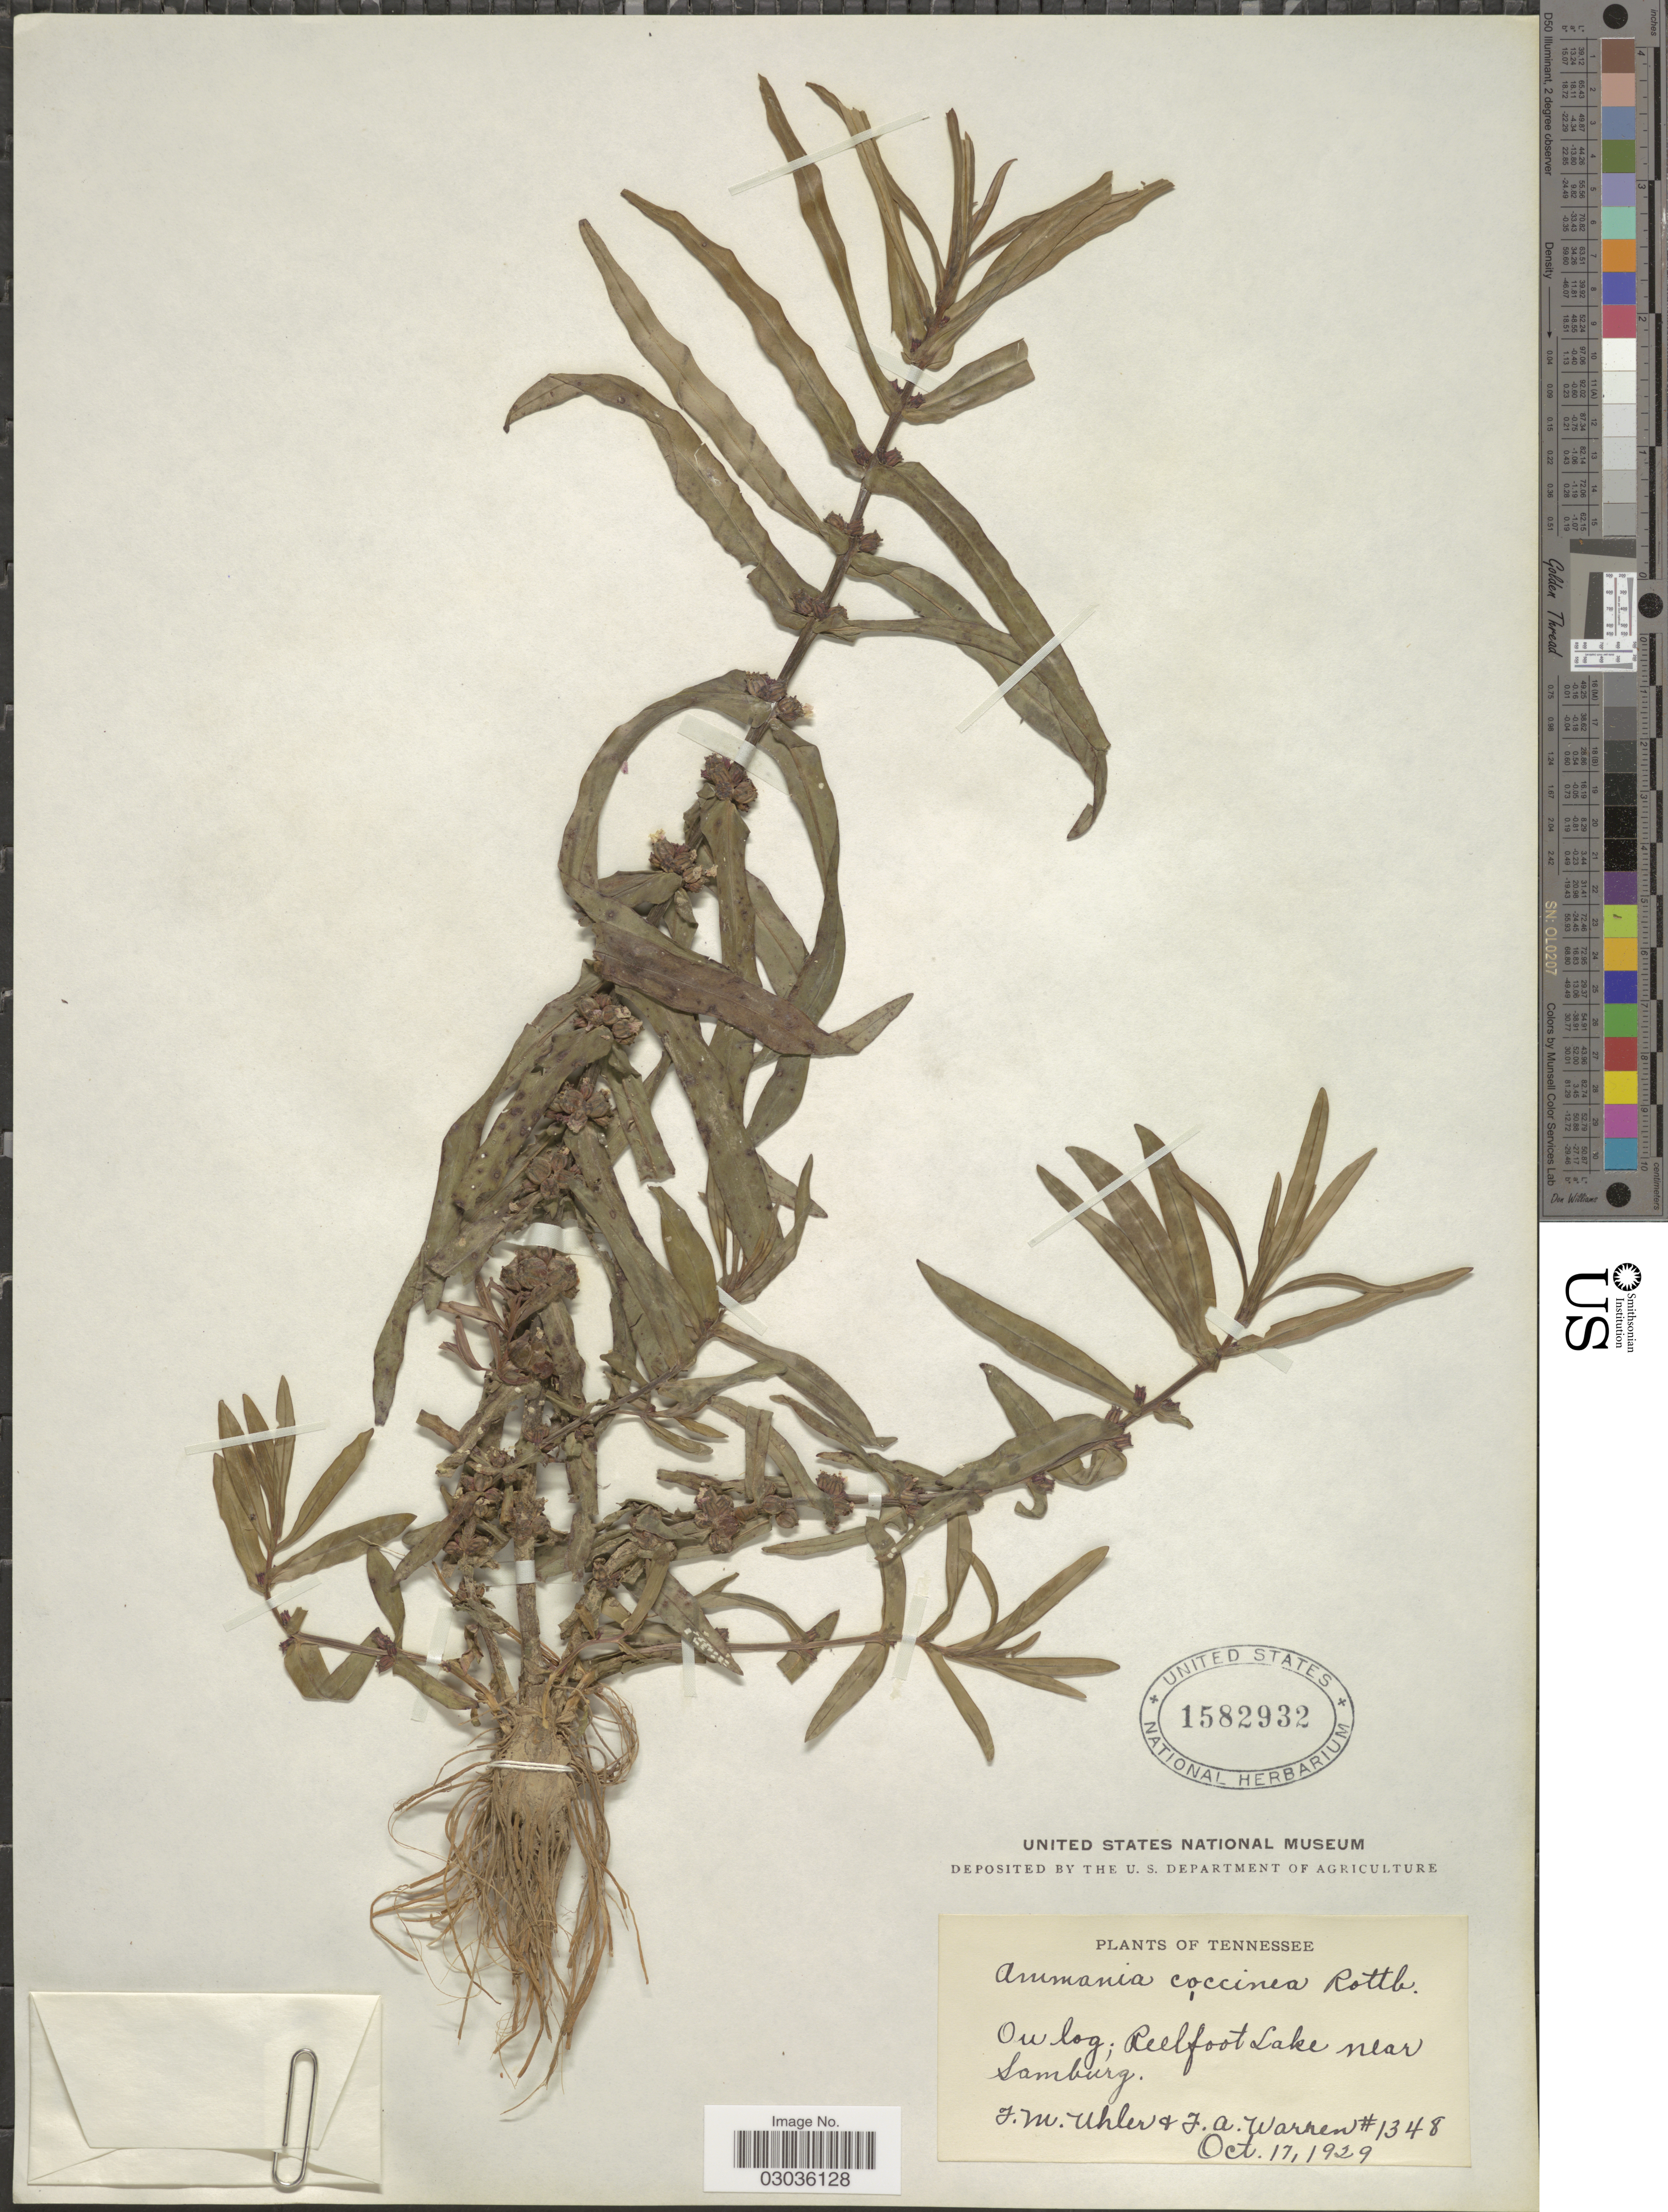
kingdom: Plantae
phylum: Tracheophyta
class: Magnoliopsida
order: Myrtales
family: Lythraceae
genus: Ammannia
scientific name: Ammannia coccinea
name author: Rottb.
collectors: F. M. Uhler & F. Warren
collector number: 1348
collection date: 1929-10-17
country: United States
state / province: Tennessee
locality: Reelfoot Lake near Samburg.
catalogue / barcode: US 1582932